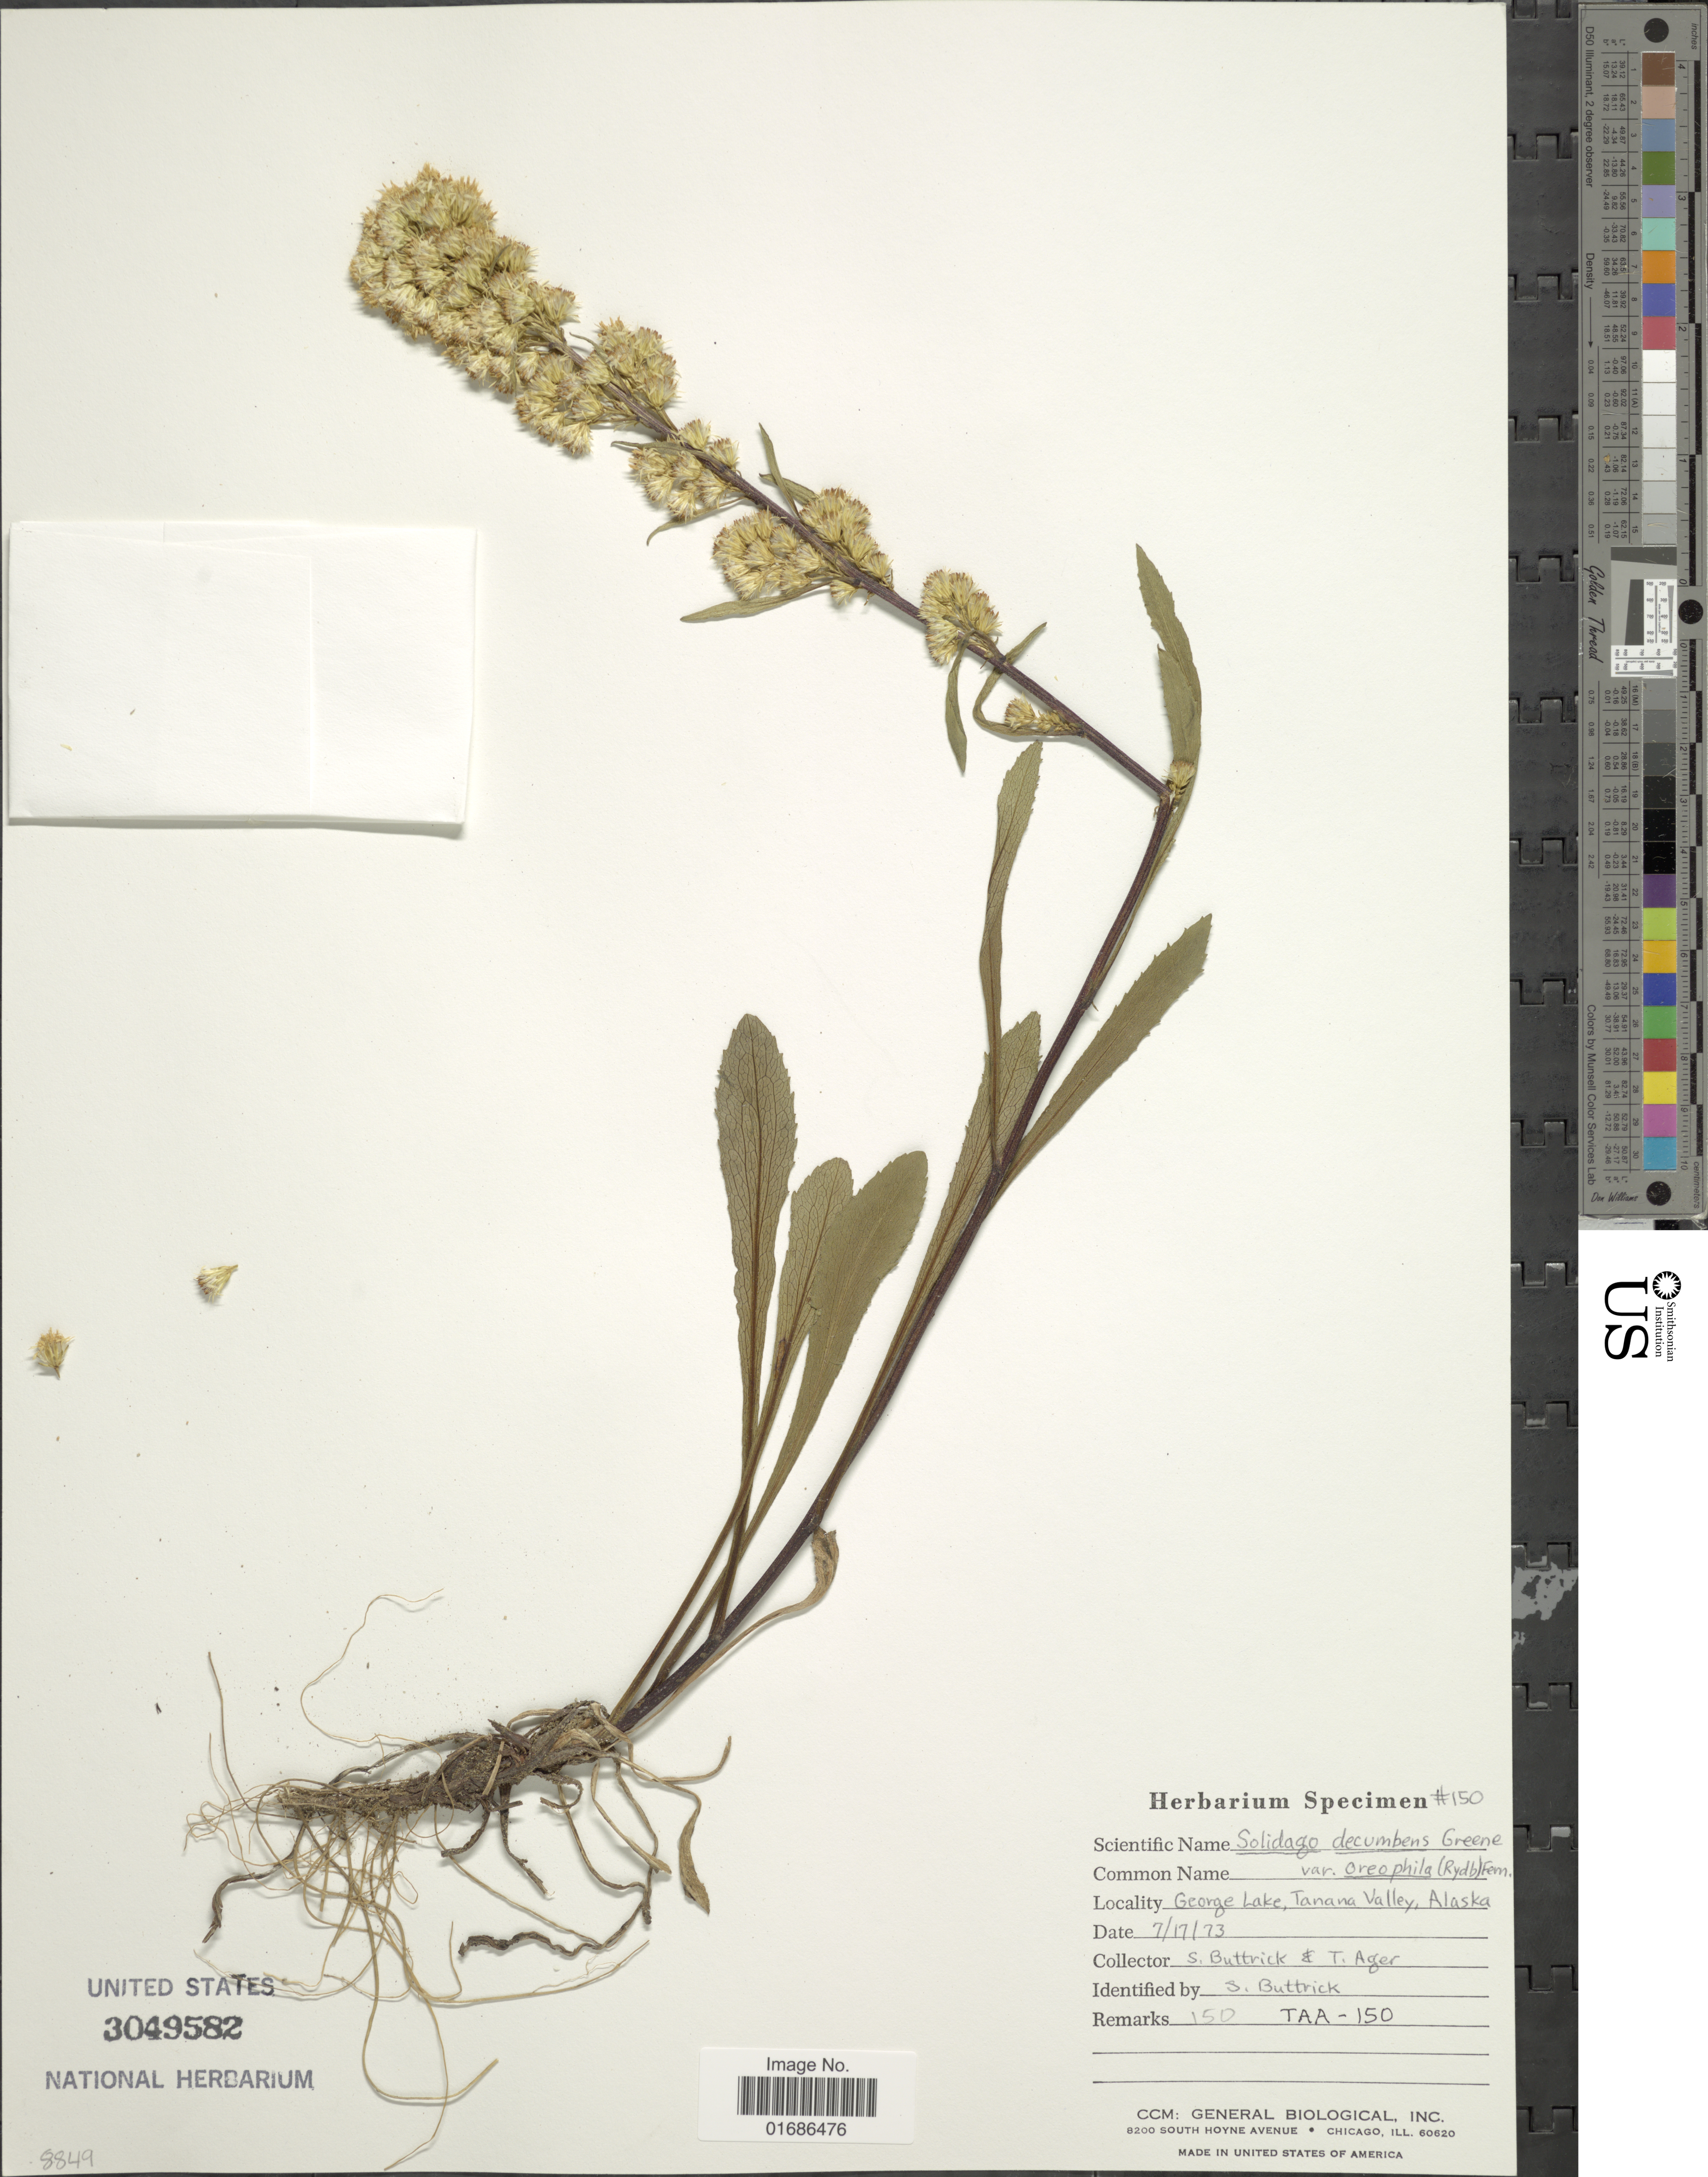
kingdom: Plantae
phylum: Tracheophyta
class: Magnoliopsida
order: Asterales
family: Asteraceae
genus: Solidago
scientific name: Solidago decumbens var. oreophila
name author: (Rydb.) Fernald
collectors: S. Buttrick & T. A. Ager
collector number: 150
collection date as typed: Transcribed d/m/y: 17/7/73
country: United States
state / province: Alaska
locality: George Lake, Tanana Valley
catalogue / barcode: US 3049582